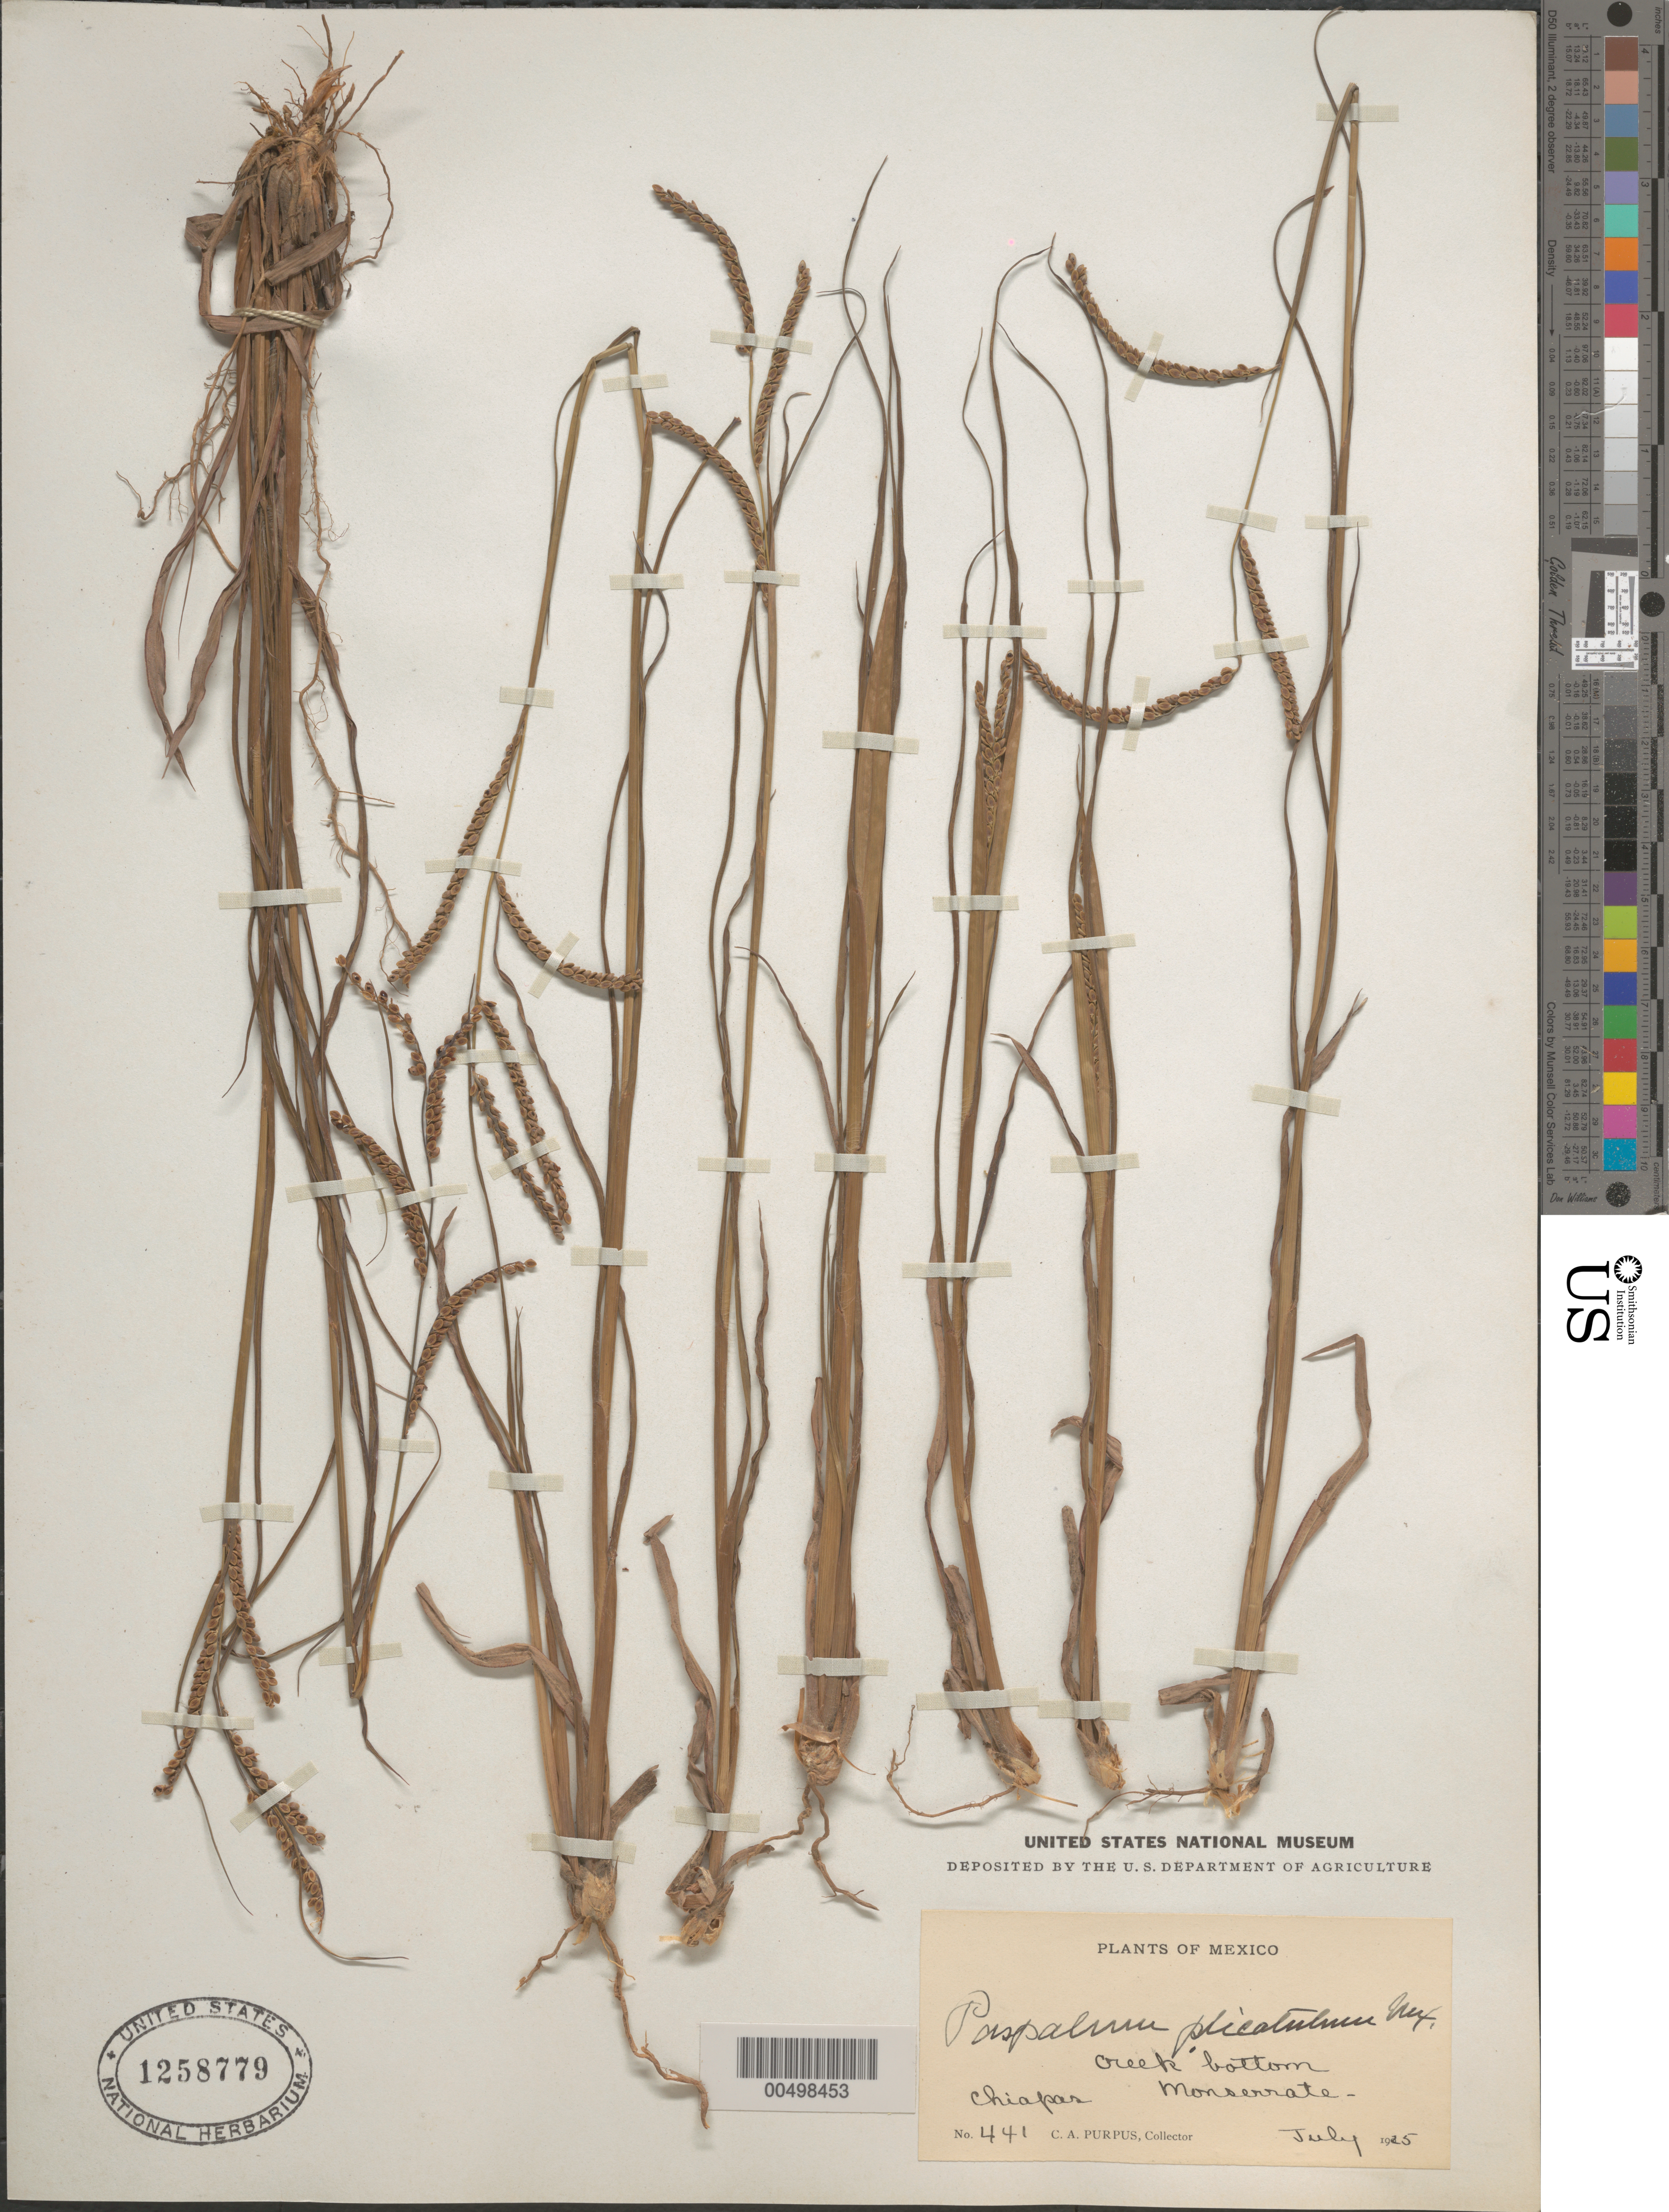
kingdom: Plantae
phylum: Tracheophyta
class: Liliopsida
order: Poales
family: Poaceae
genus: Paspalum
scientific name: Paspalum plicatulum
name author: Michx.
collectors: C. A. Purpus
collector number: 441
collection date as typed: Jul 1925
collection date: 1925-07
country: Mexico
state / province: Chiapas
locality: Monserrate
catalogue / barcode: US 1258779